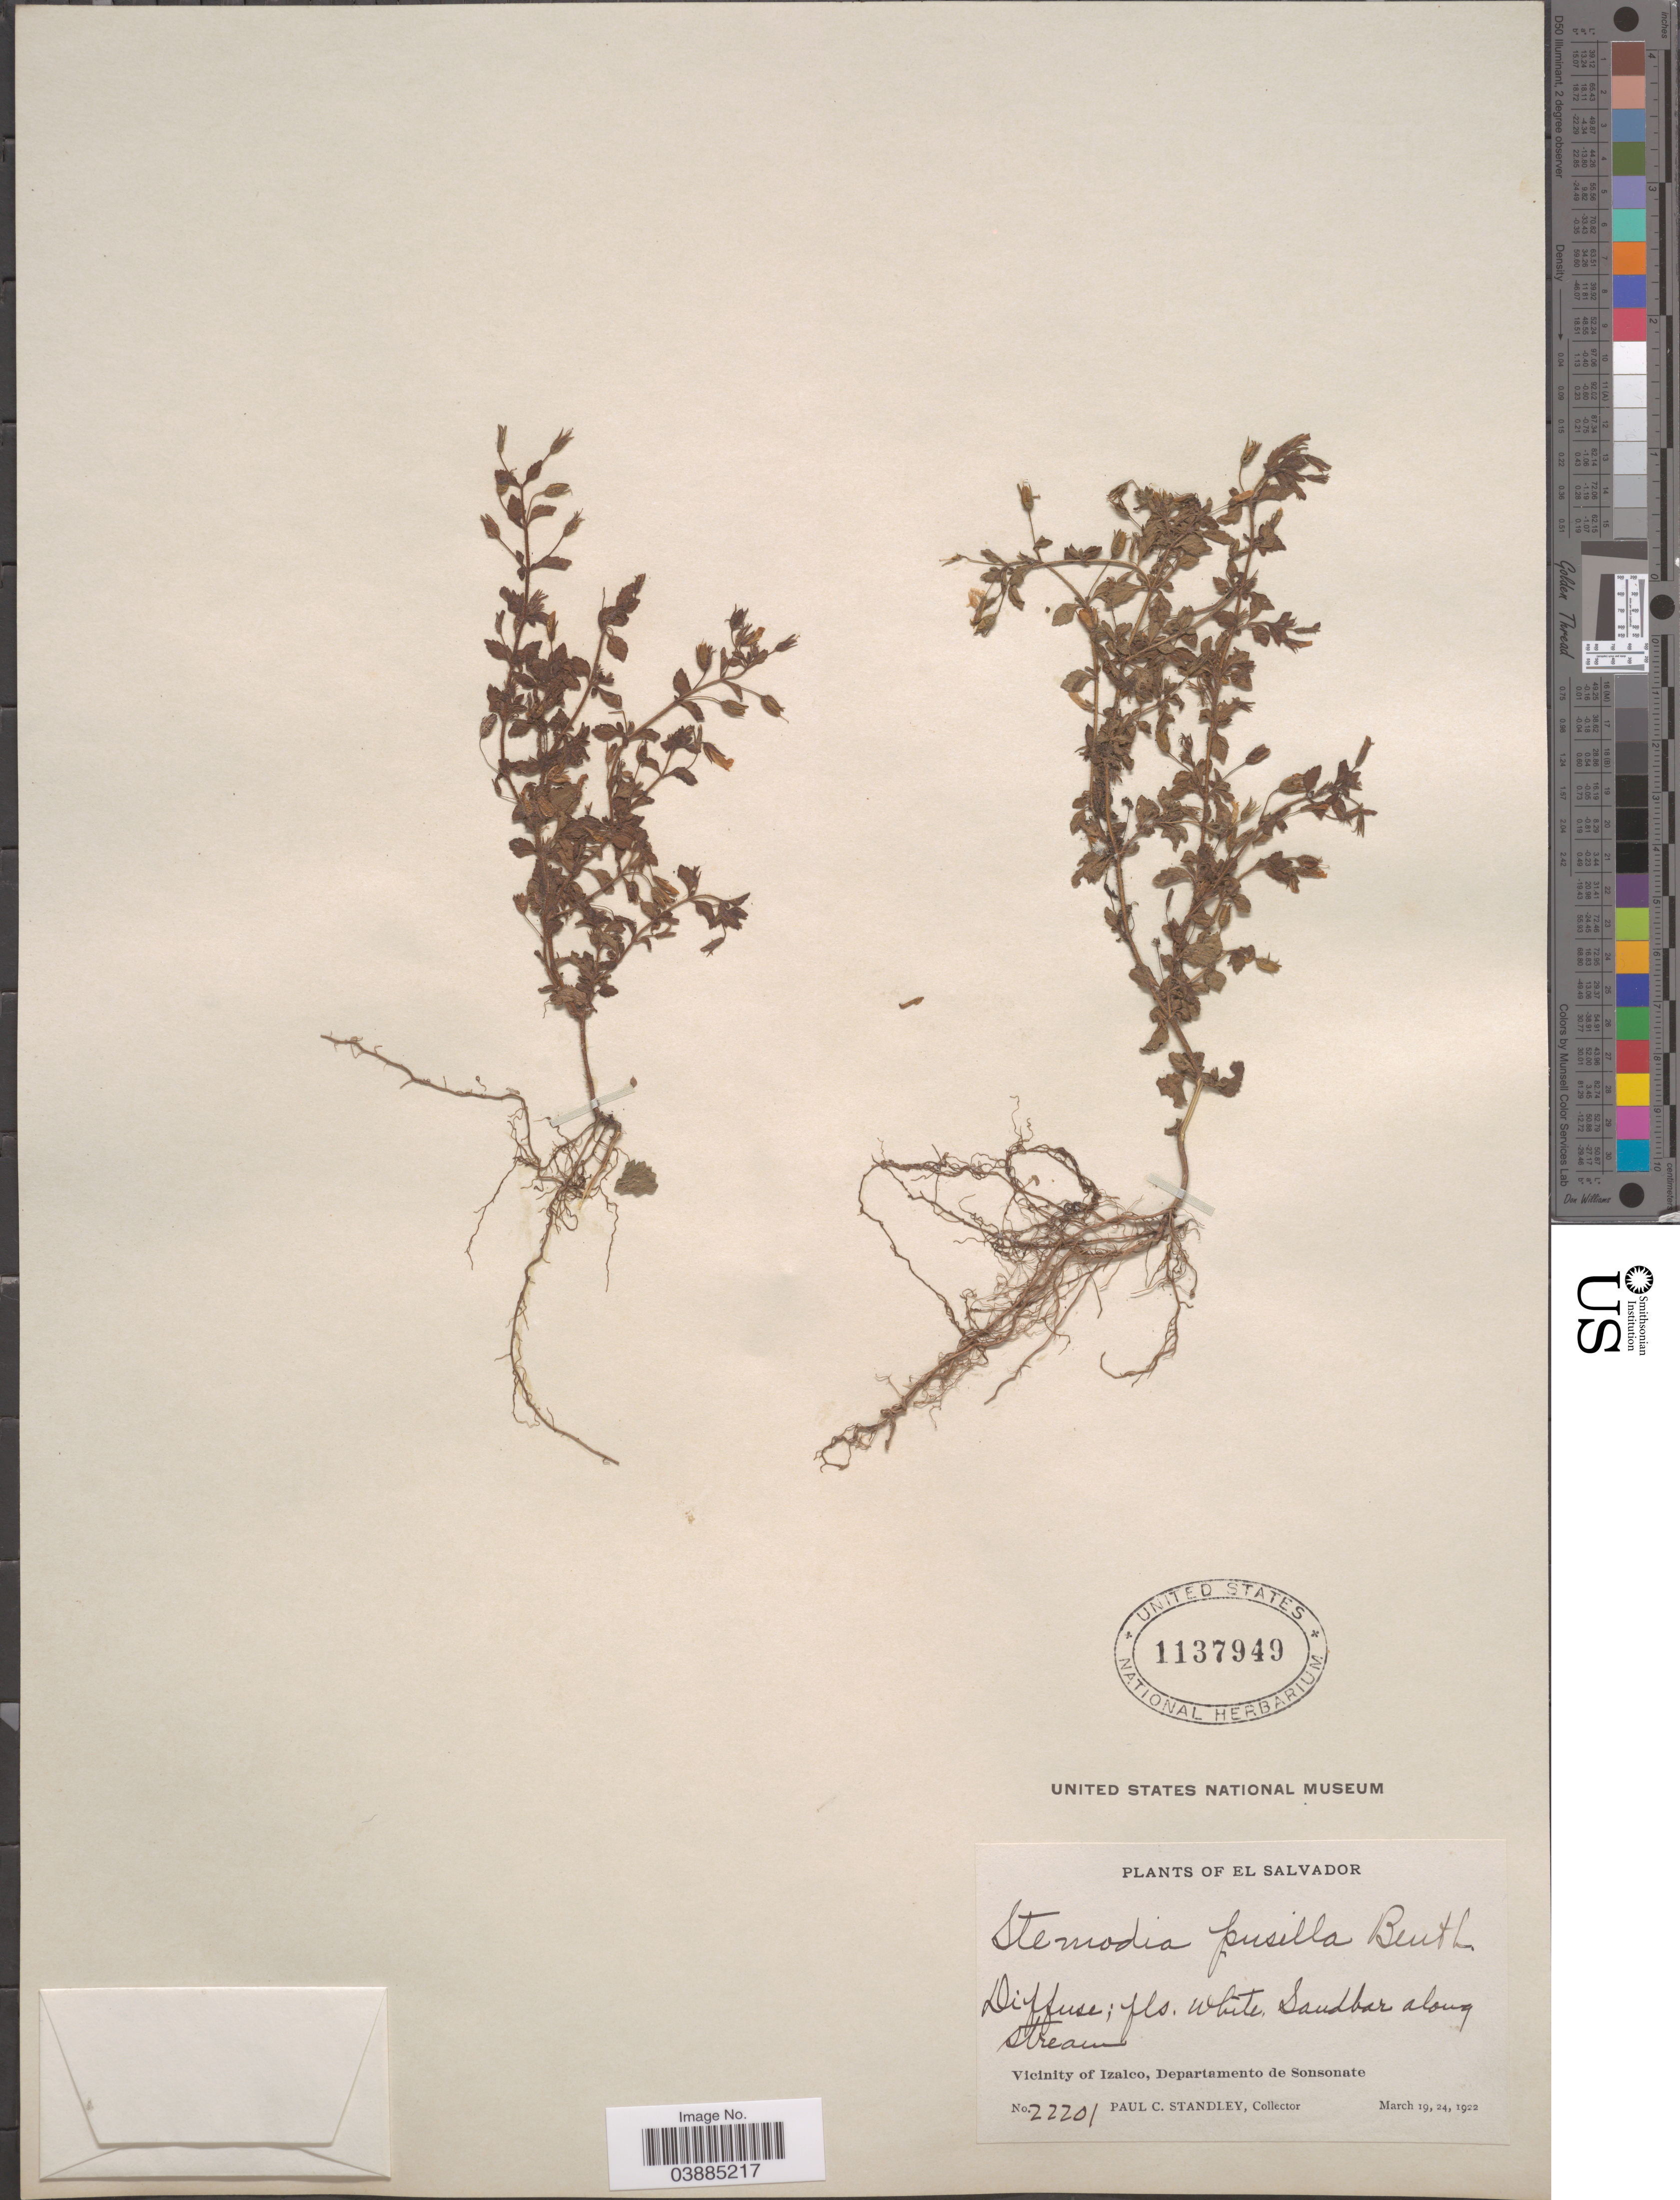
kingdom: Plantae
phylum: Tracheophyta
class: Magnoliopsida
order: Lamiales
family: Plantaginaceae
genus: Stemodia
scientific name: Stemodia pusilla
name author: Benth.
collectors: P. C. Standley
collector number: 22201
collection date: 1922-03-19/1922-03-24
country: El Salvador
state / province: Sonsonate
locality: Vicinity of Izalco, Departamento de Sonsonate.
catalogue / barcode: US 1137949